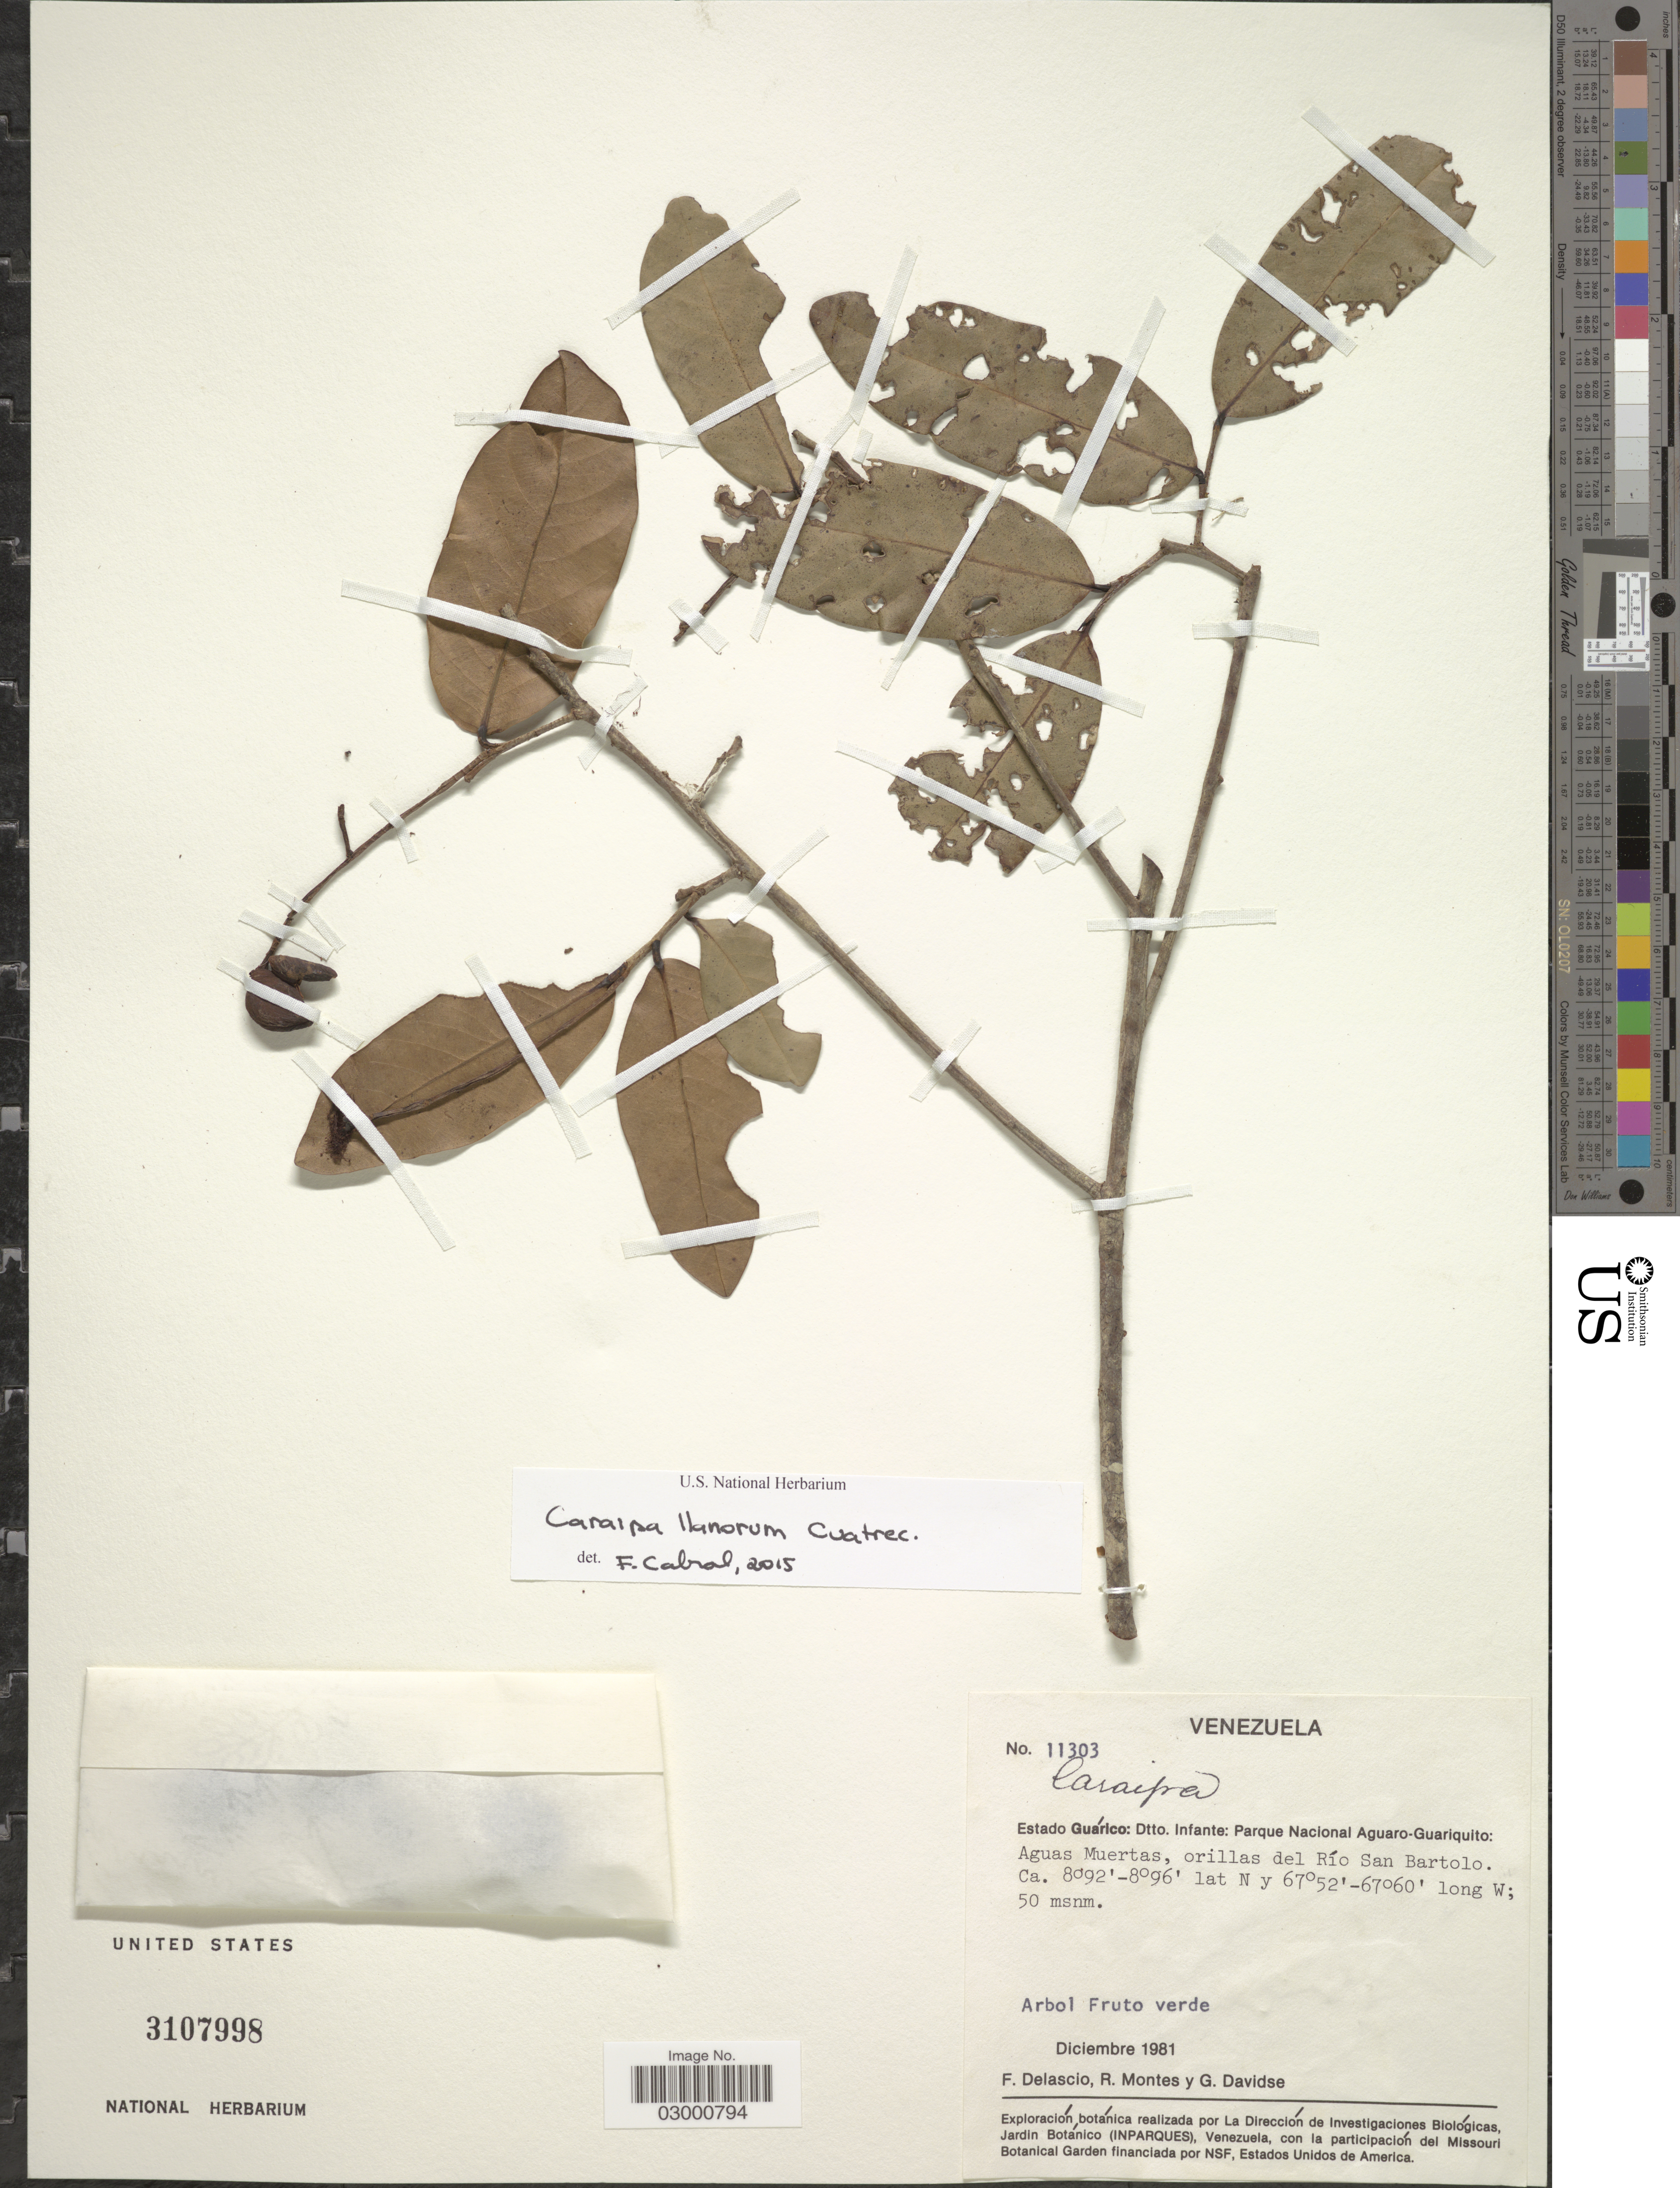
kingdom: Plantae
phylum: Tracheophyta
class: Magnoliopsida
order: Malpighiales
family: Calophyllaceae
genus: Caraipa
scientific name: Caraipa llanorum subsp. llanorum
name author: Cuatrec.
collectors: F. Delascio C., R. Montes & G. Davidse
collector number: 11303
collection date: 1981-12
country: Venezuela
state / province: Guárico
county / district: Leonardo Infante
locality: Dtto. Infante: Parque Nacional Aguaro-Guariquito: Aguas Muertas, orillas del Río San Bartolo.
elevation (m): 50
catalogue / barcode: US 3107998